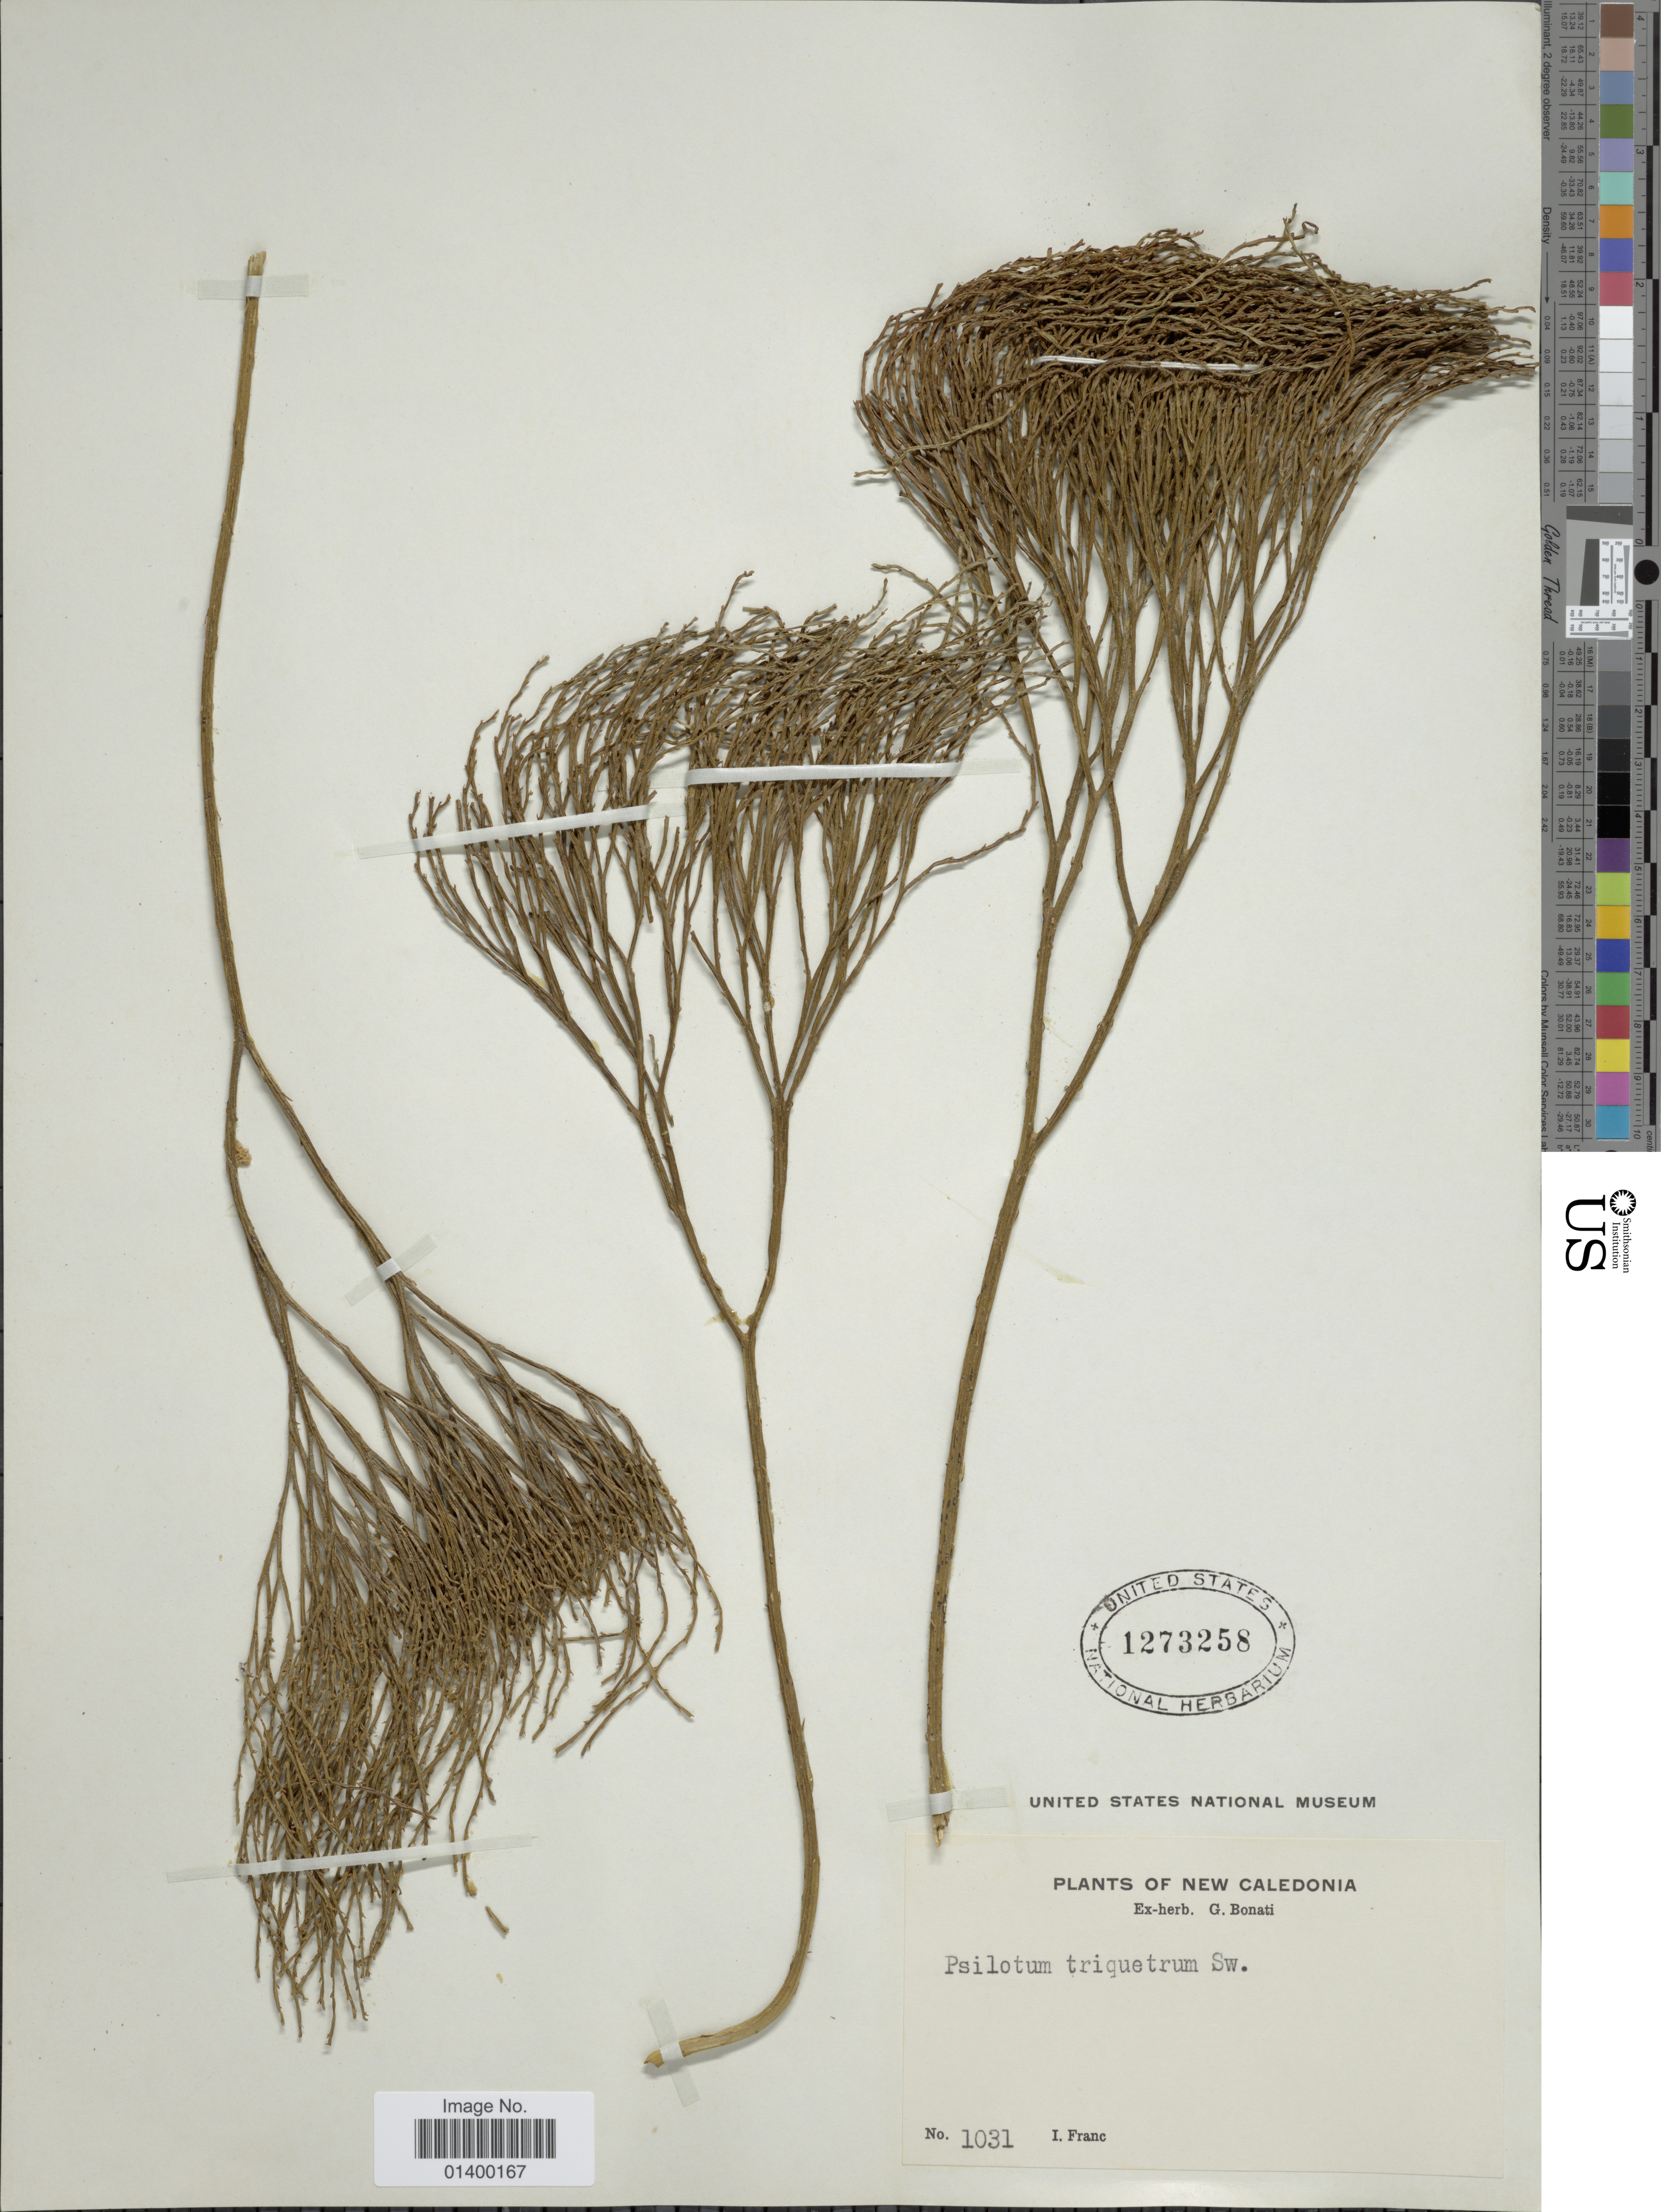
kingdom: Plantae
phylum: Tracheophyta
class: Polypodiopsida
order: Psilotales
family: Psilotaceae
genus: Psilotum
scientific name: Psilotum nudum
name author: (L.) P. Beauv.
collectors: I. Franc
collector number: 1031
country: New Caledonia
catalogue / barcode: US 1273258